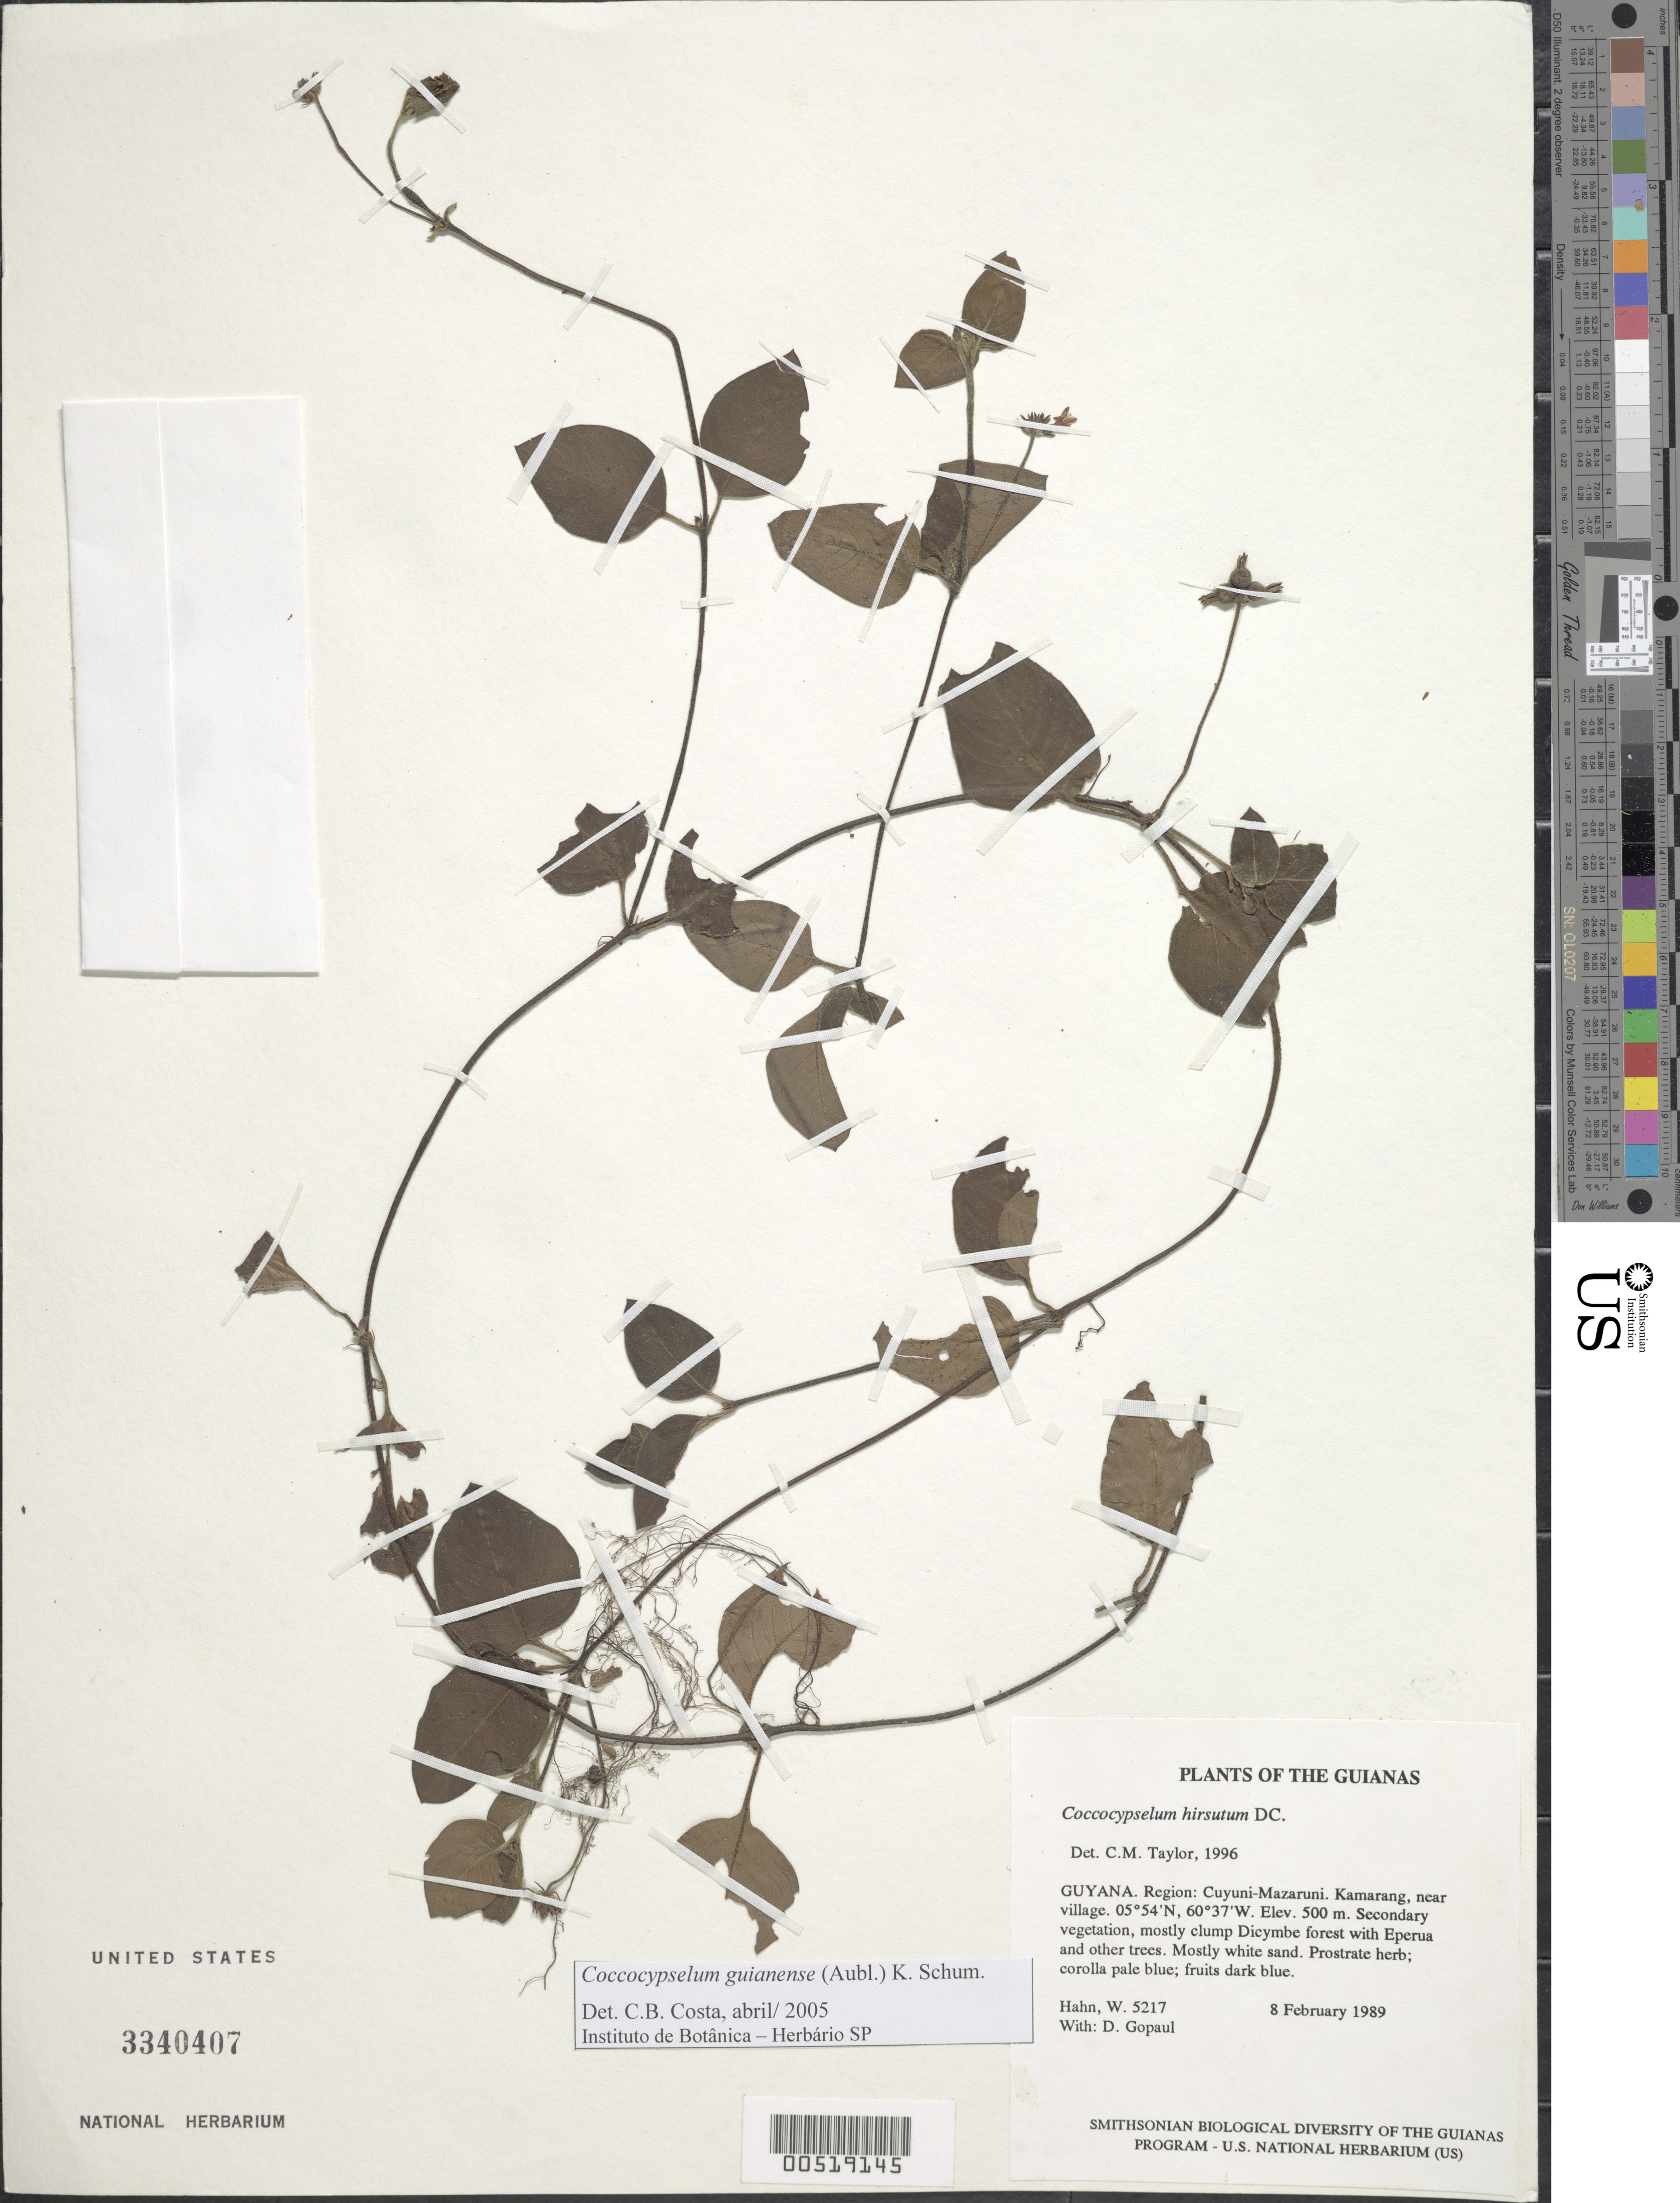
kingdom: Plantae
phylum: Tracheophyta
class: Magnoliopsida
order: Gentianales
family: Rubiaceae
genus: Coccocypselum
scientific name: Coccocypselum guianense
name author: (Aubl.) K. Schum.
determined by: Costa, C. B.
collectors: W. Hahn & D. Gopaul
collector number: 5217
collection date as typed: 8 February 1989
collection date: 1989-02-08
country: Guyana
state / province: Cuyuni-Mazaruni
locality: Kamarang, near village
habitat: Secondary vegetation, mostly clump Dicymbe forest with Eperua and other trees. Mostly white sand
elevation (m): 500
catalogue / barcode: US 3340407